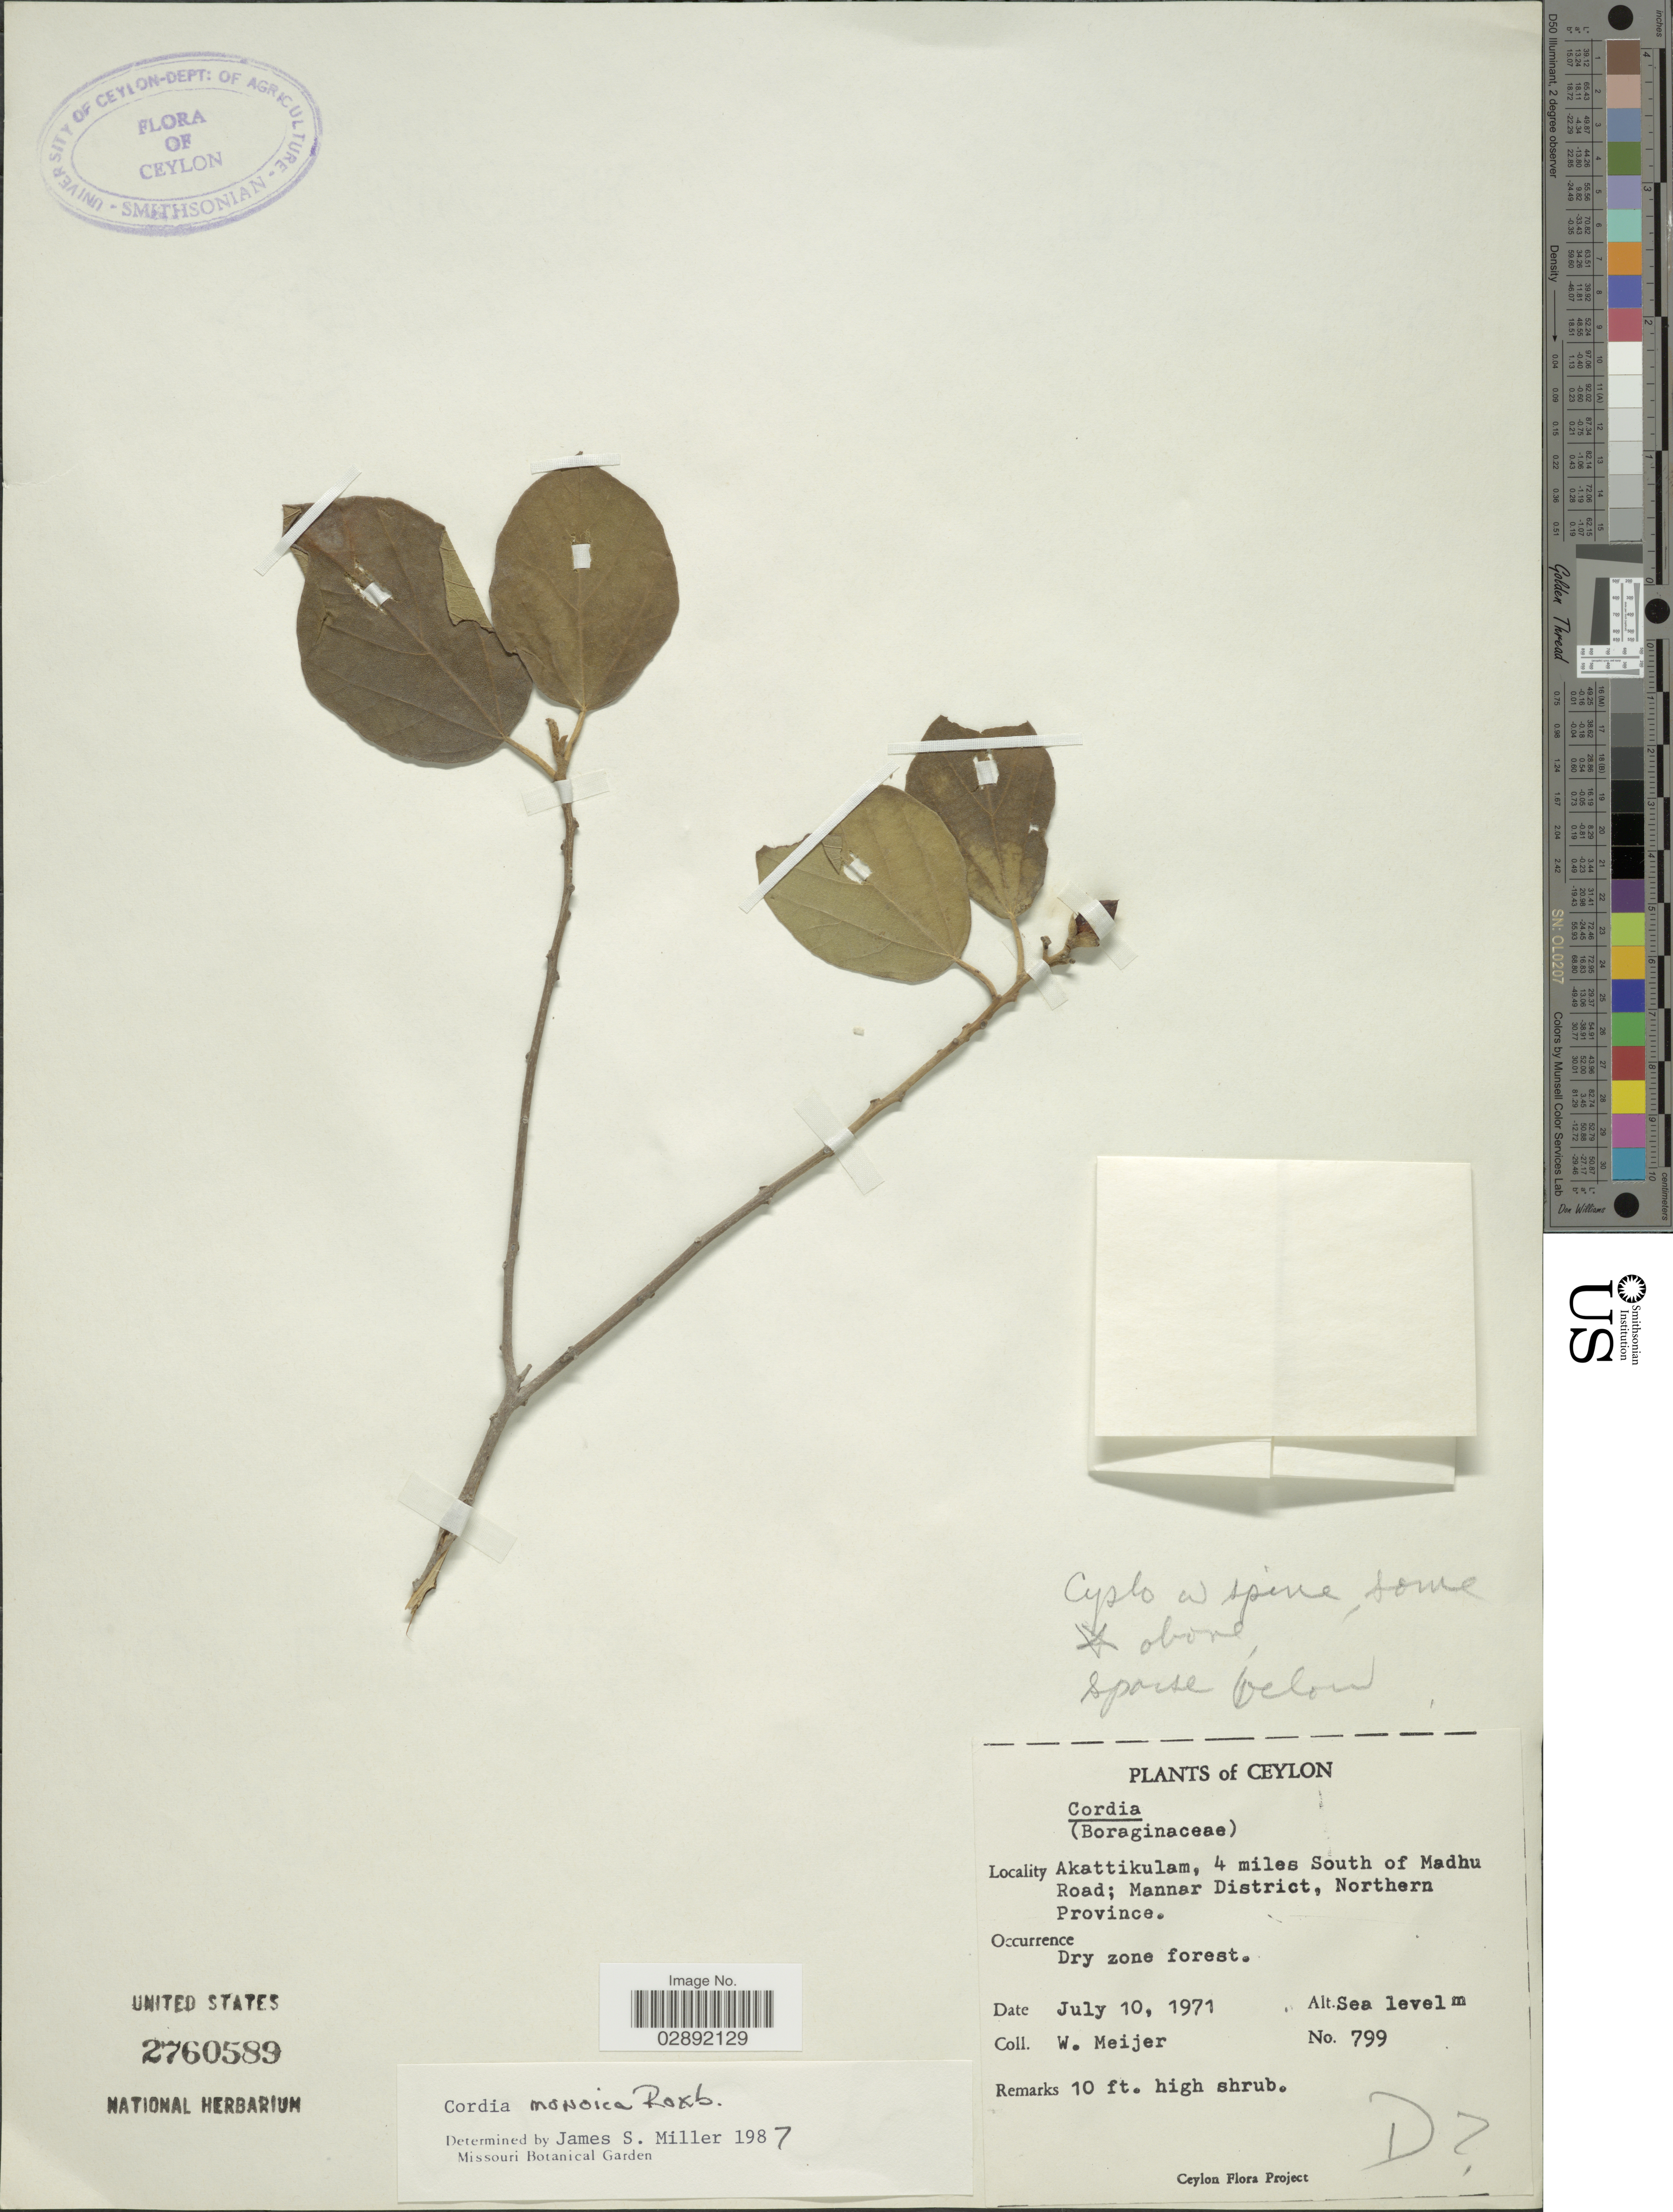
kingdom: Plantae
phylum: Tracheophyta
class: Magnoliopsida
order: Boraginales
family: Cordiaceae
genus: Cordia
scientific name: Cordia monoica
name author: Roxb.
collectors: W. Meijer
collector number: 799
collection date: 1971-07-10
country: Sri Lanka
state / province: Northern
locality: Akattikulam, 4 miles South of Madhu Road; Mannar District. Ceylon.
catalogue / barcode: US 2760589